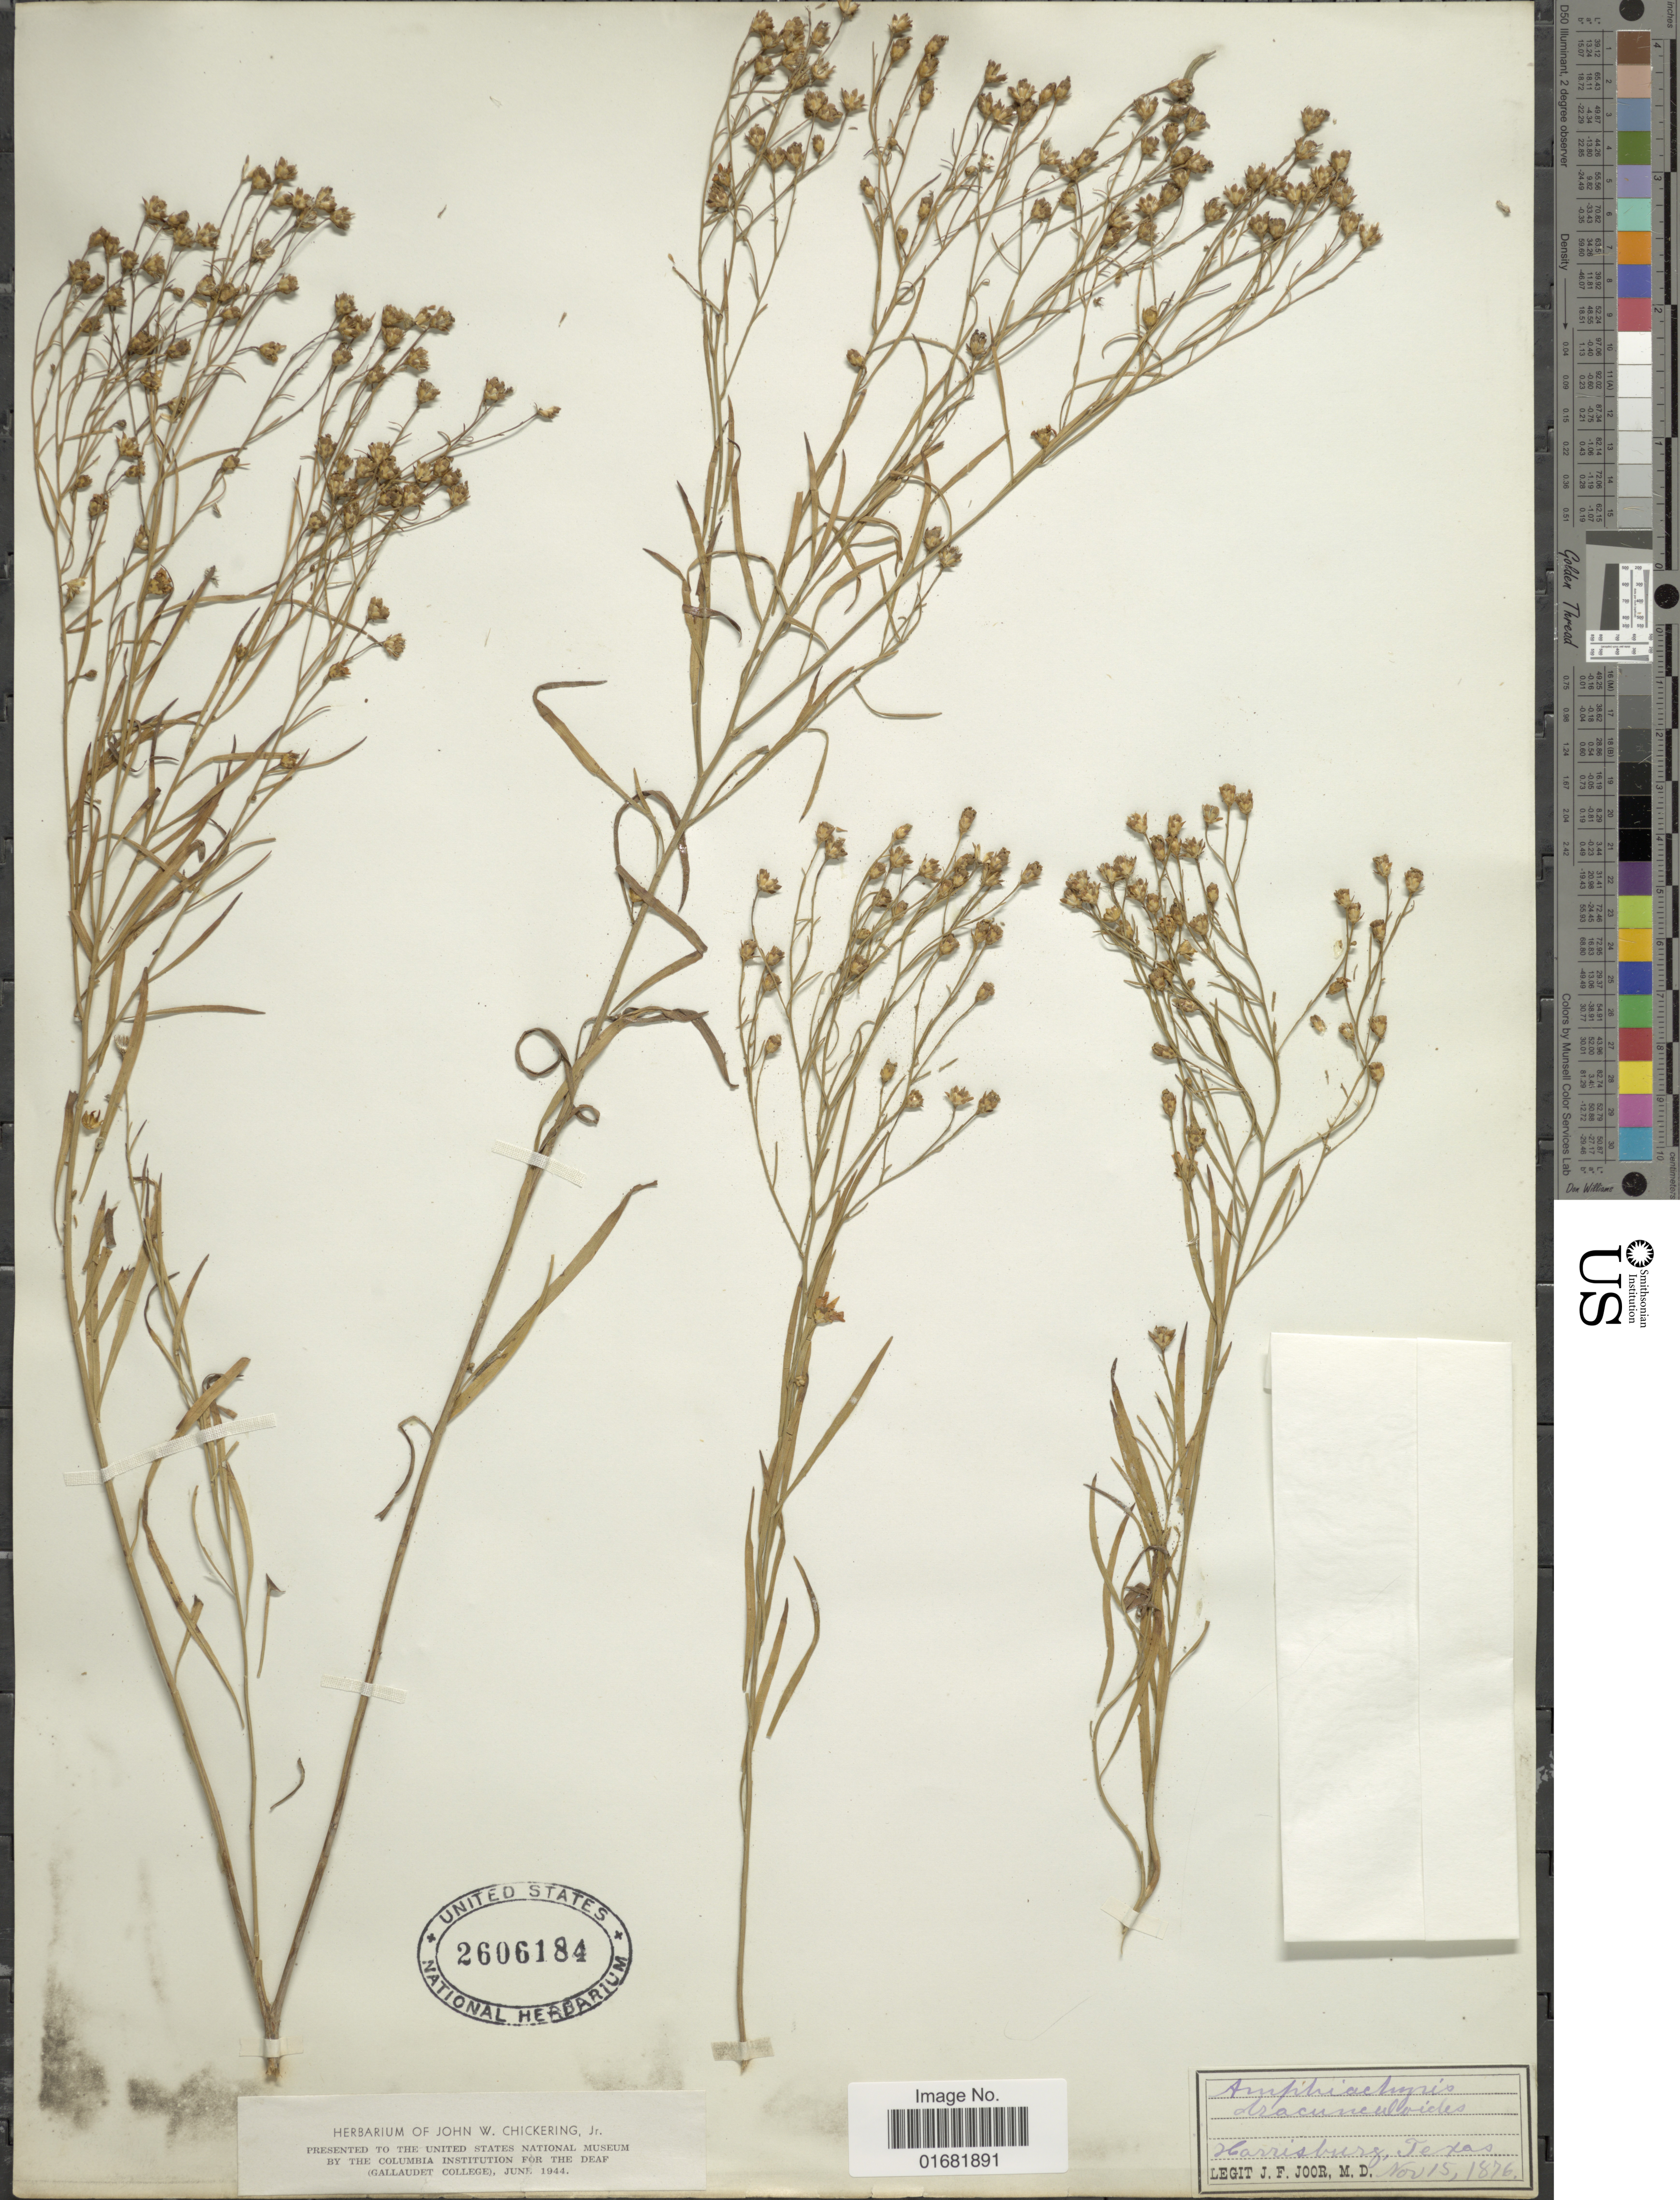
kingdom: Plantae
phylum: Tracheophyta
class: Magnoliopsida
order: Asterales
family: Asteraceae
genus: Amphiachyris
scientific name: Amphiachyris dracunculoides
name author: (DC.) Nutt.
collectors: J. F. Joor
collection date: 1876-11-15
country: United States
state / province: Texas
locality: Harrisburg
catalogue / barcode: US 2606184